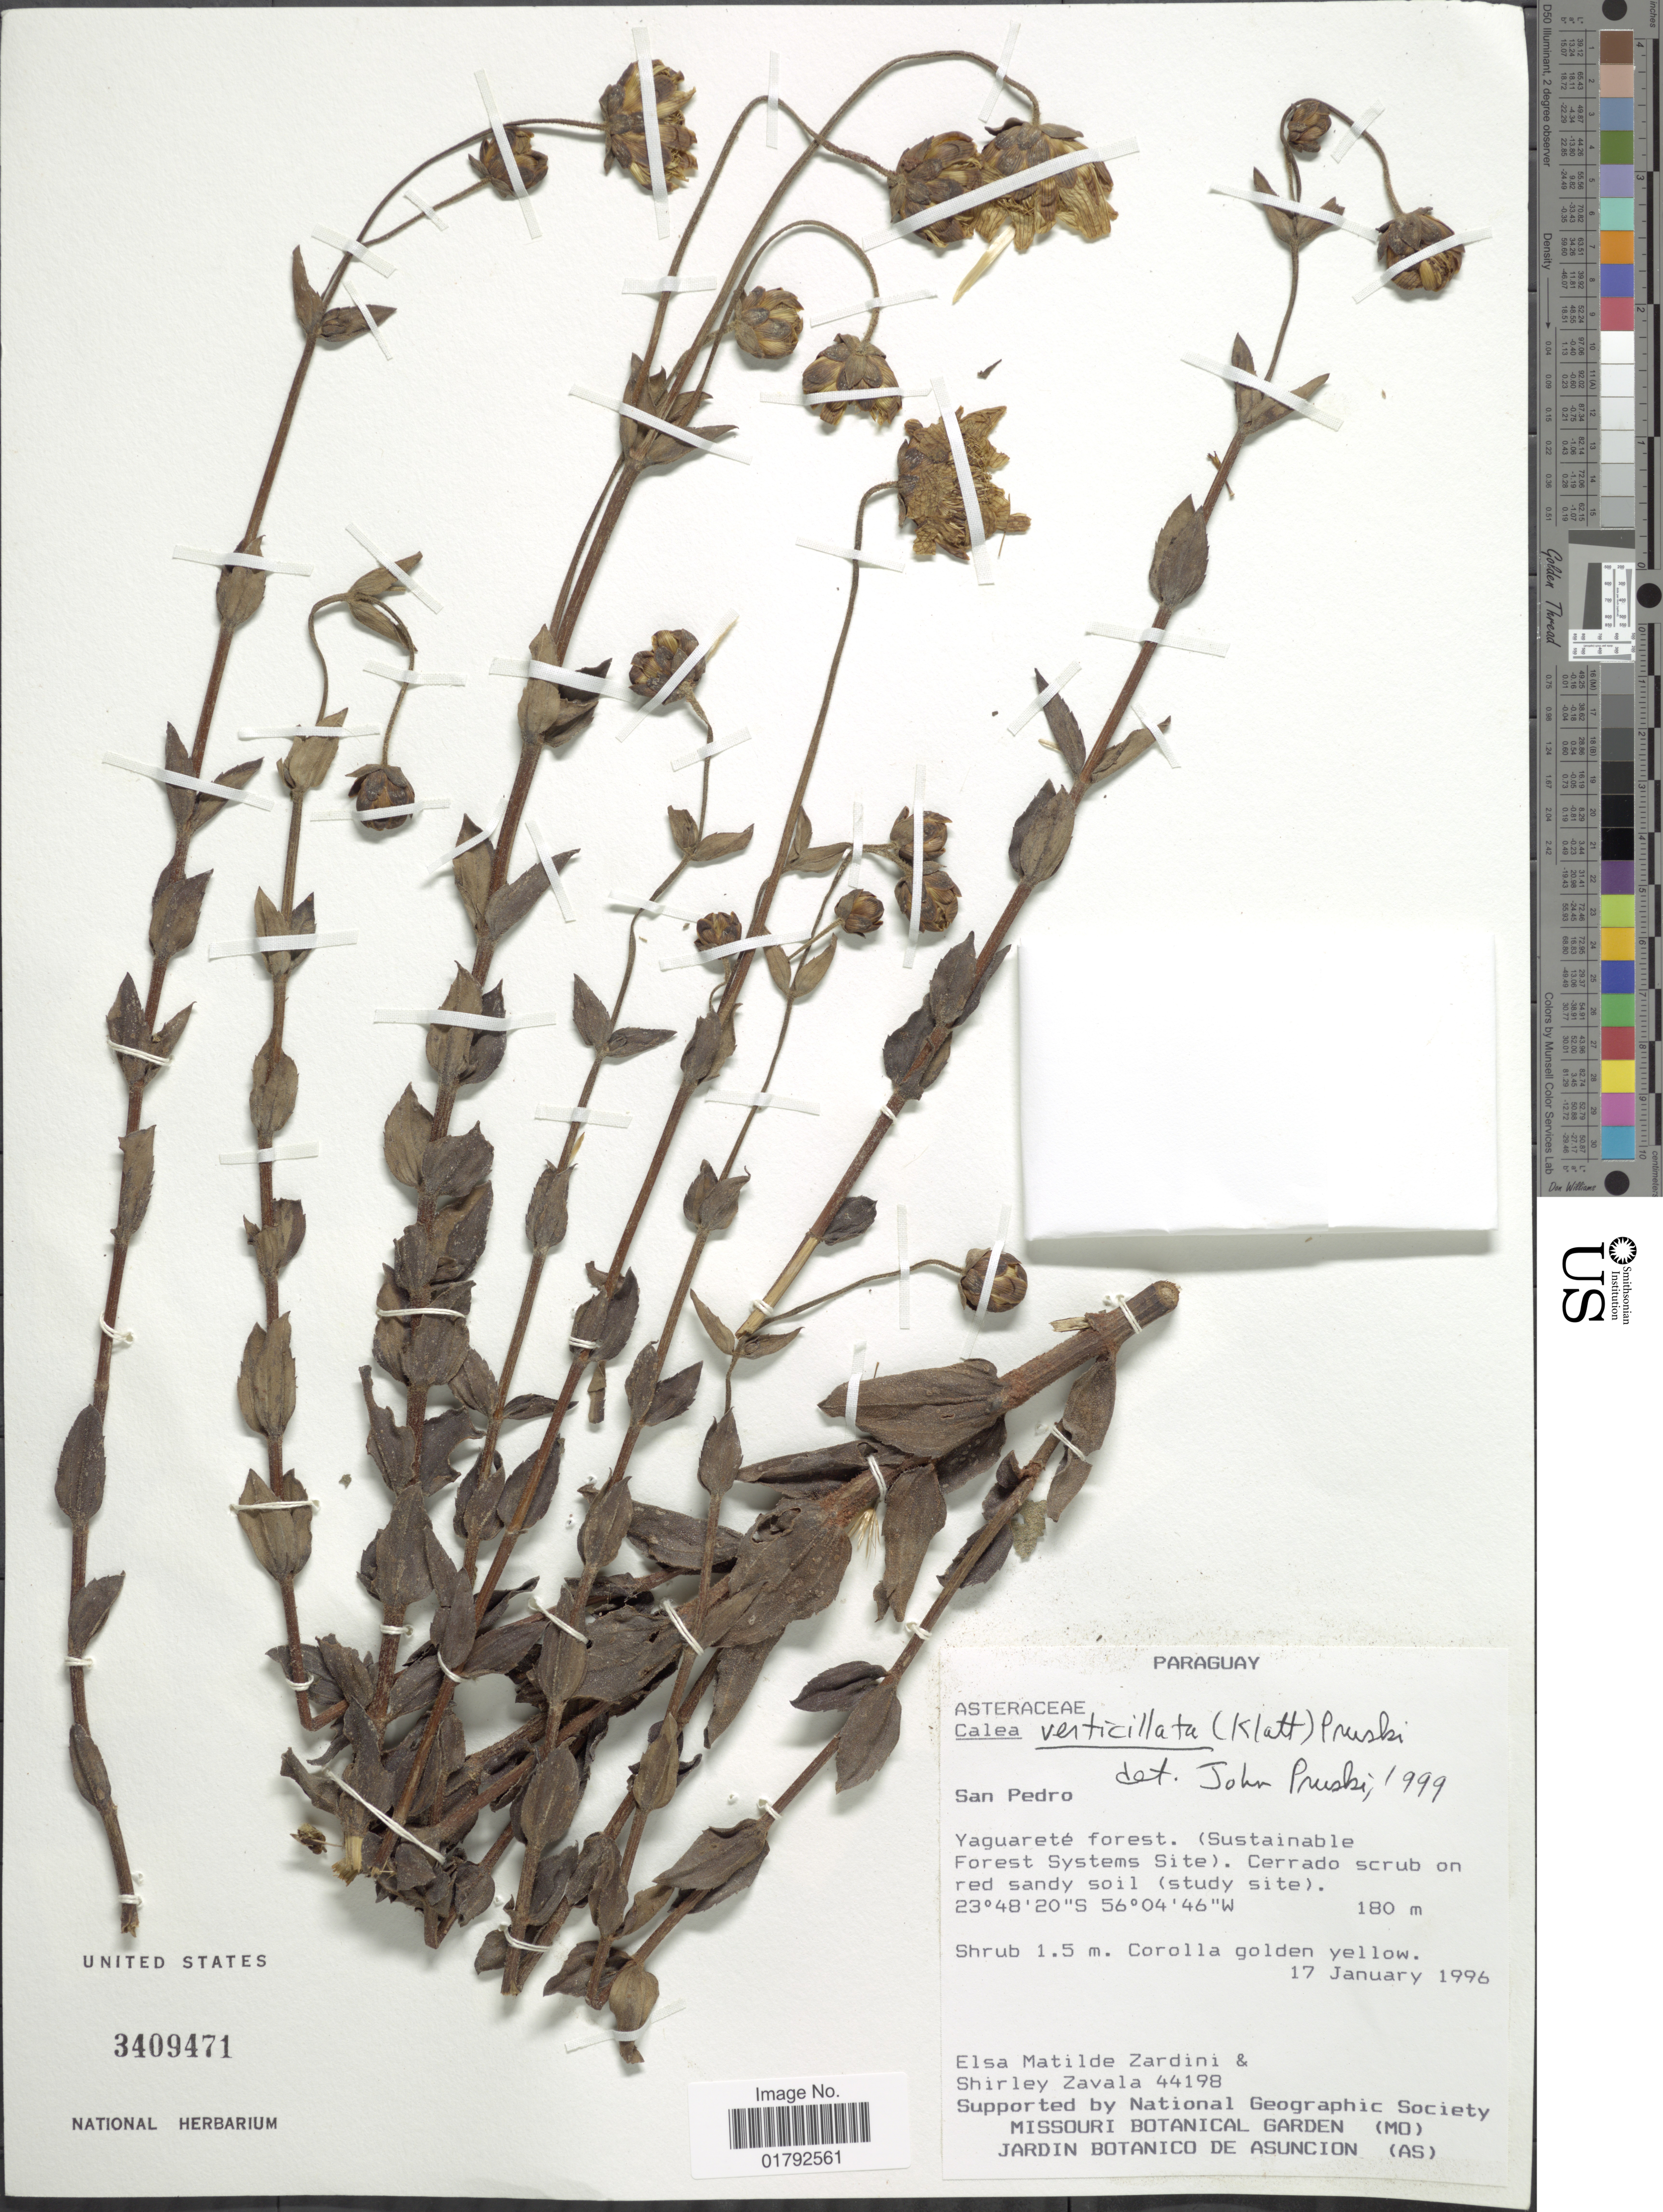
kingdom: Plantae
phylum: Tracheophyta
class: Magnoliopsida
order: Asterales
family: Asteraceae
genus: Calea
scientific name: Calea verticillata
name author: (Klatt) Pruski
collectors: E. M. Zardini & S. Zavala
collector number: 44198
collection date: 1996-01-17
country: Paraguay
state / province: San Pedro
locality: Yaguarete Forest (Sustainable Forest Systems Site).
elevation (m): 180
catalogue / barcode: US 3409471